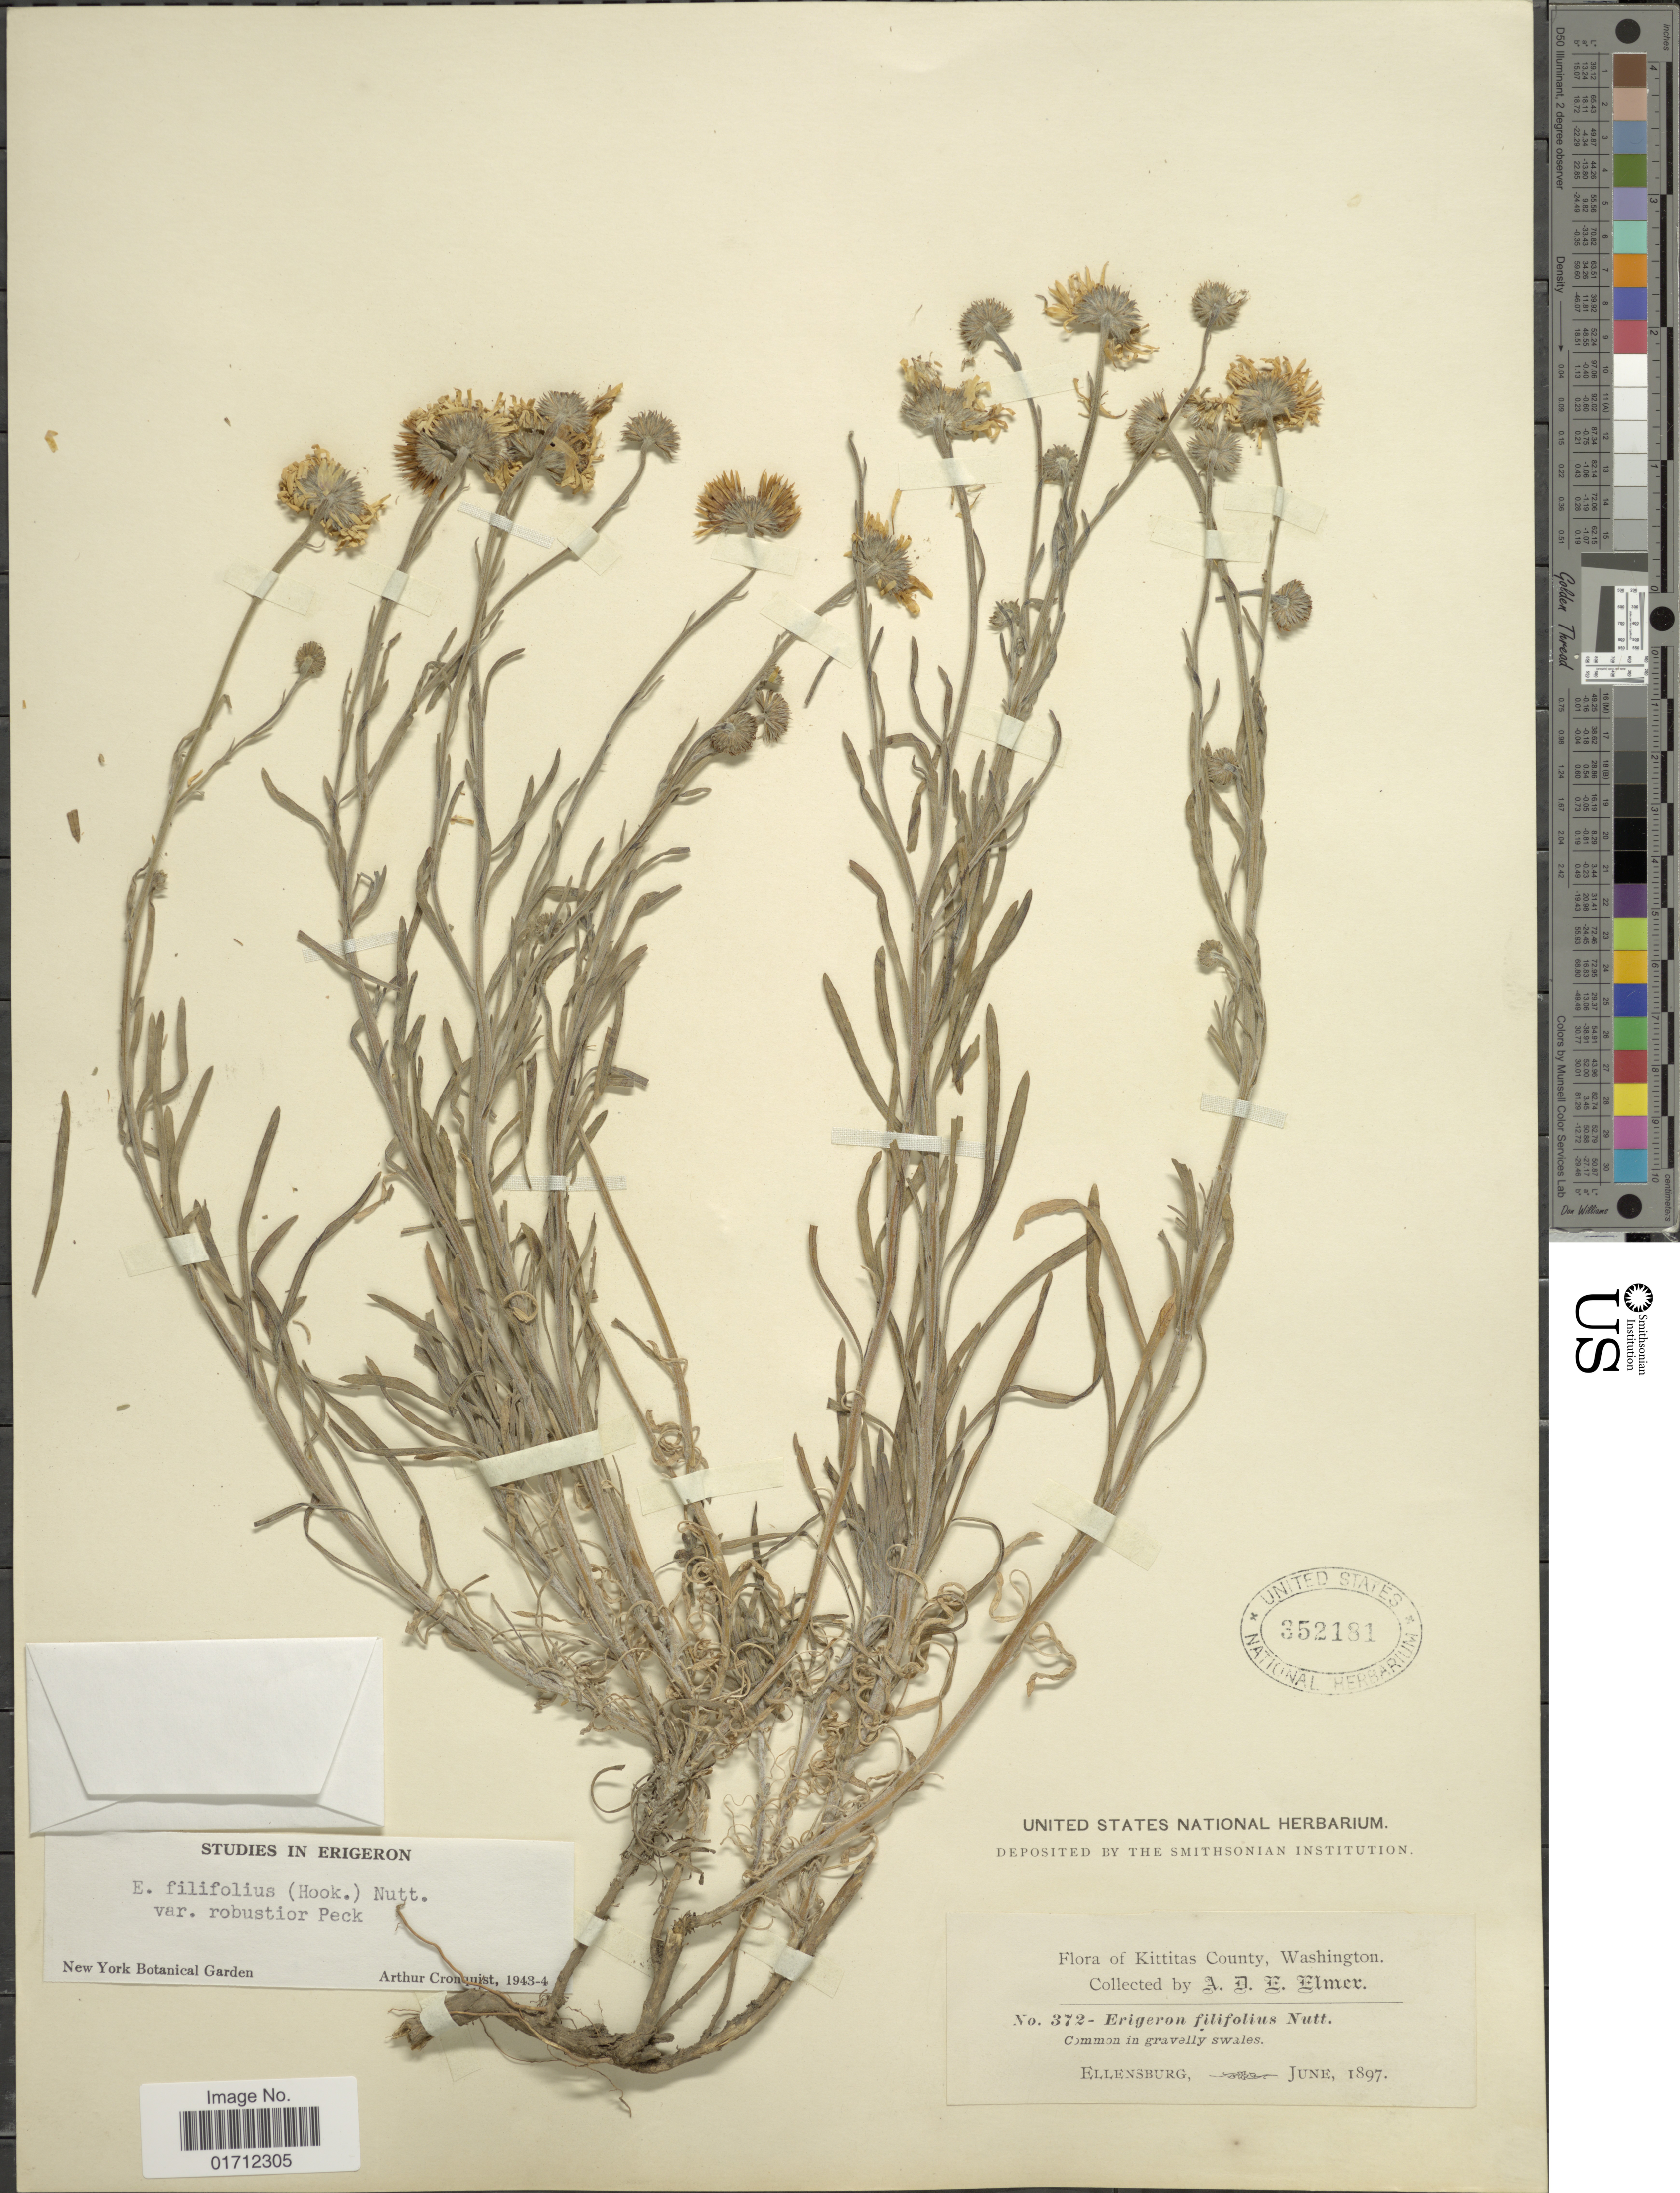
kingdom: Plantae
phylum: Tracheophyta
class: Magnoliopsida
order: Asterales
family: Asteraceae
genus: Erigeron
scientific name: Erigeron filifolius var. robustior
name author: M. Peck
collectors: A. D. E. Elmer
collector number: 372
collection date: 1897-06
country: United States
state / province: Washington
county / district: Kittitas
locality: Kittitas County, Ellensburg.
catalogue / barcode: US 352131